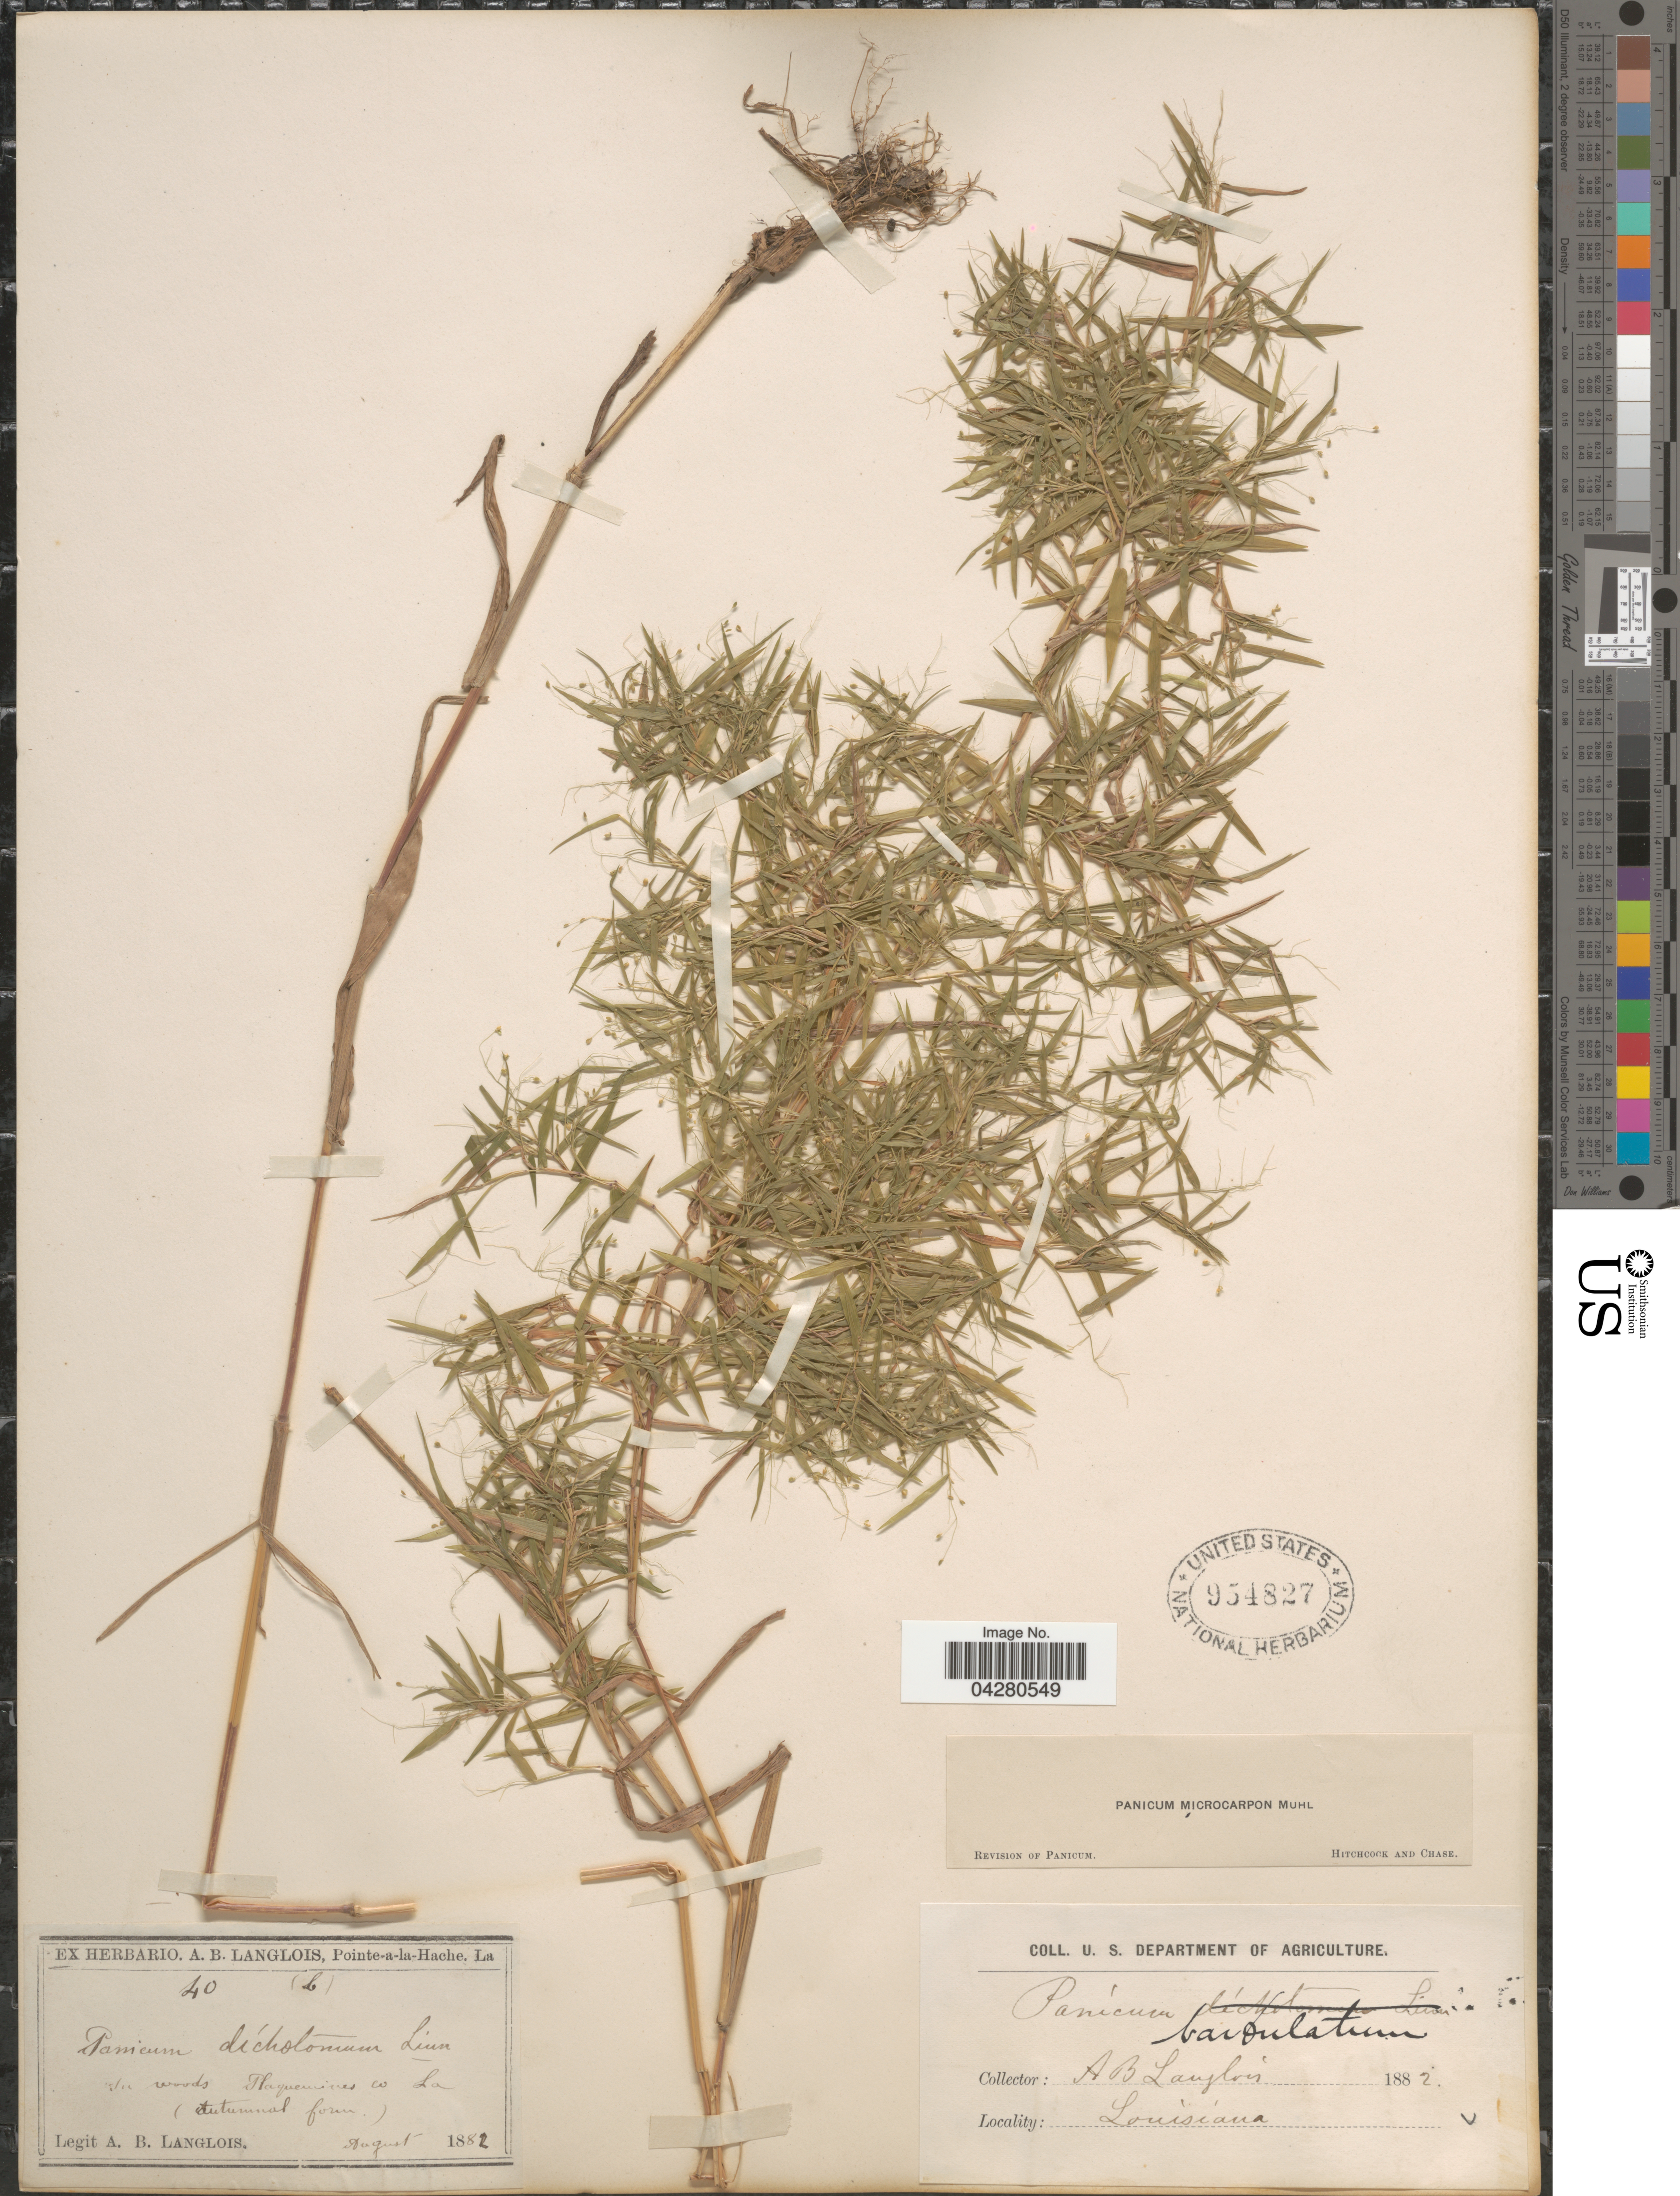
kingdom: Plantae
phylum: Tracheophyta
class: Liliopsida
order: Poales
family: Poaceae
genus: Dichanthelium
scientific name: Dichanthelium dichotomum var. dichotomum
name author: (L.) Gould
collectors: A. Langlois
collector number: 40b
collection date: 1882-08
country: United States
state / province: Louisiana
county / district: Plaquemines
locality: In woods.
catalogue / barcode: US 954827